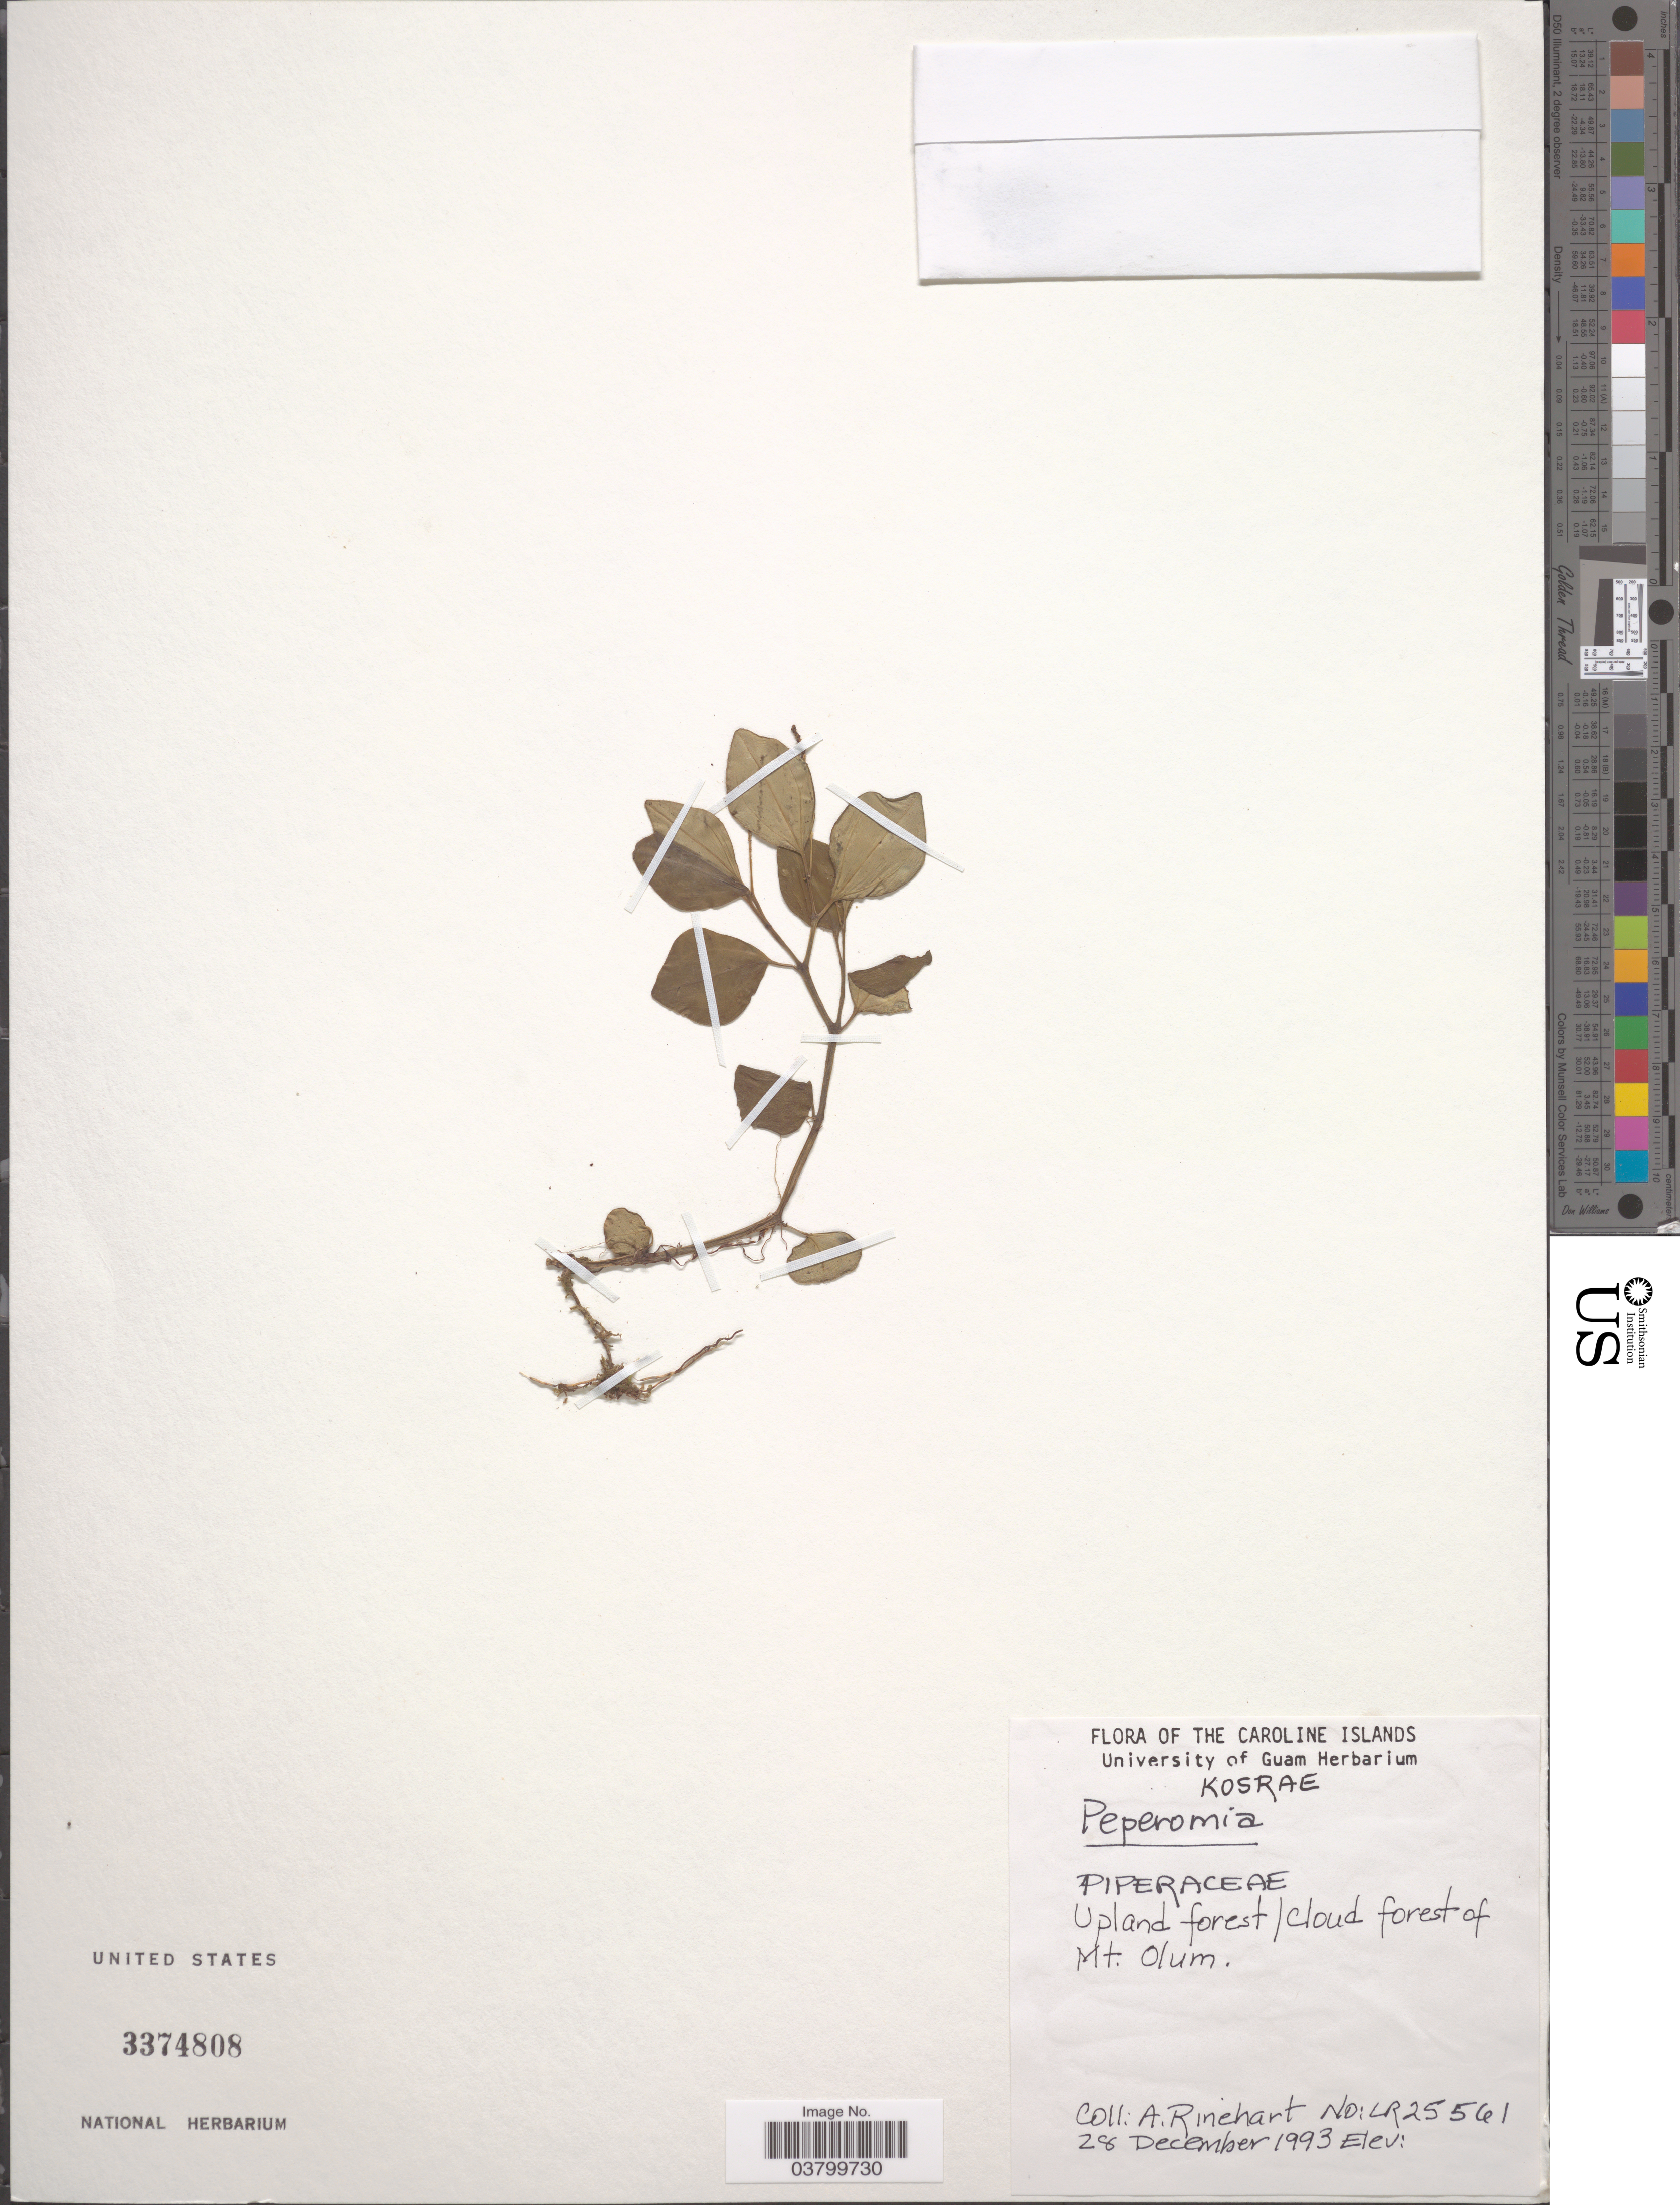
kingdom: Plantae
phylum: Tracheophyta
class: Magnoliopsida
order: Piperales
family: Piperaceae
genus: Peperomia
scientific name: Peperomia sp.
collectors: A. Rinehart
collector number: LR25561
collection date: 1993-12-28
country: Micronesia, Federated States of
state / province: Kosrae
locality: The Caroline Islands. Mt. Olum.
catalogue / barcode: US 3374808